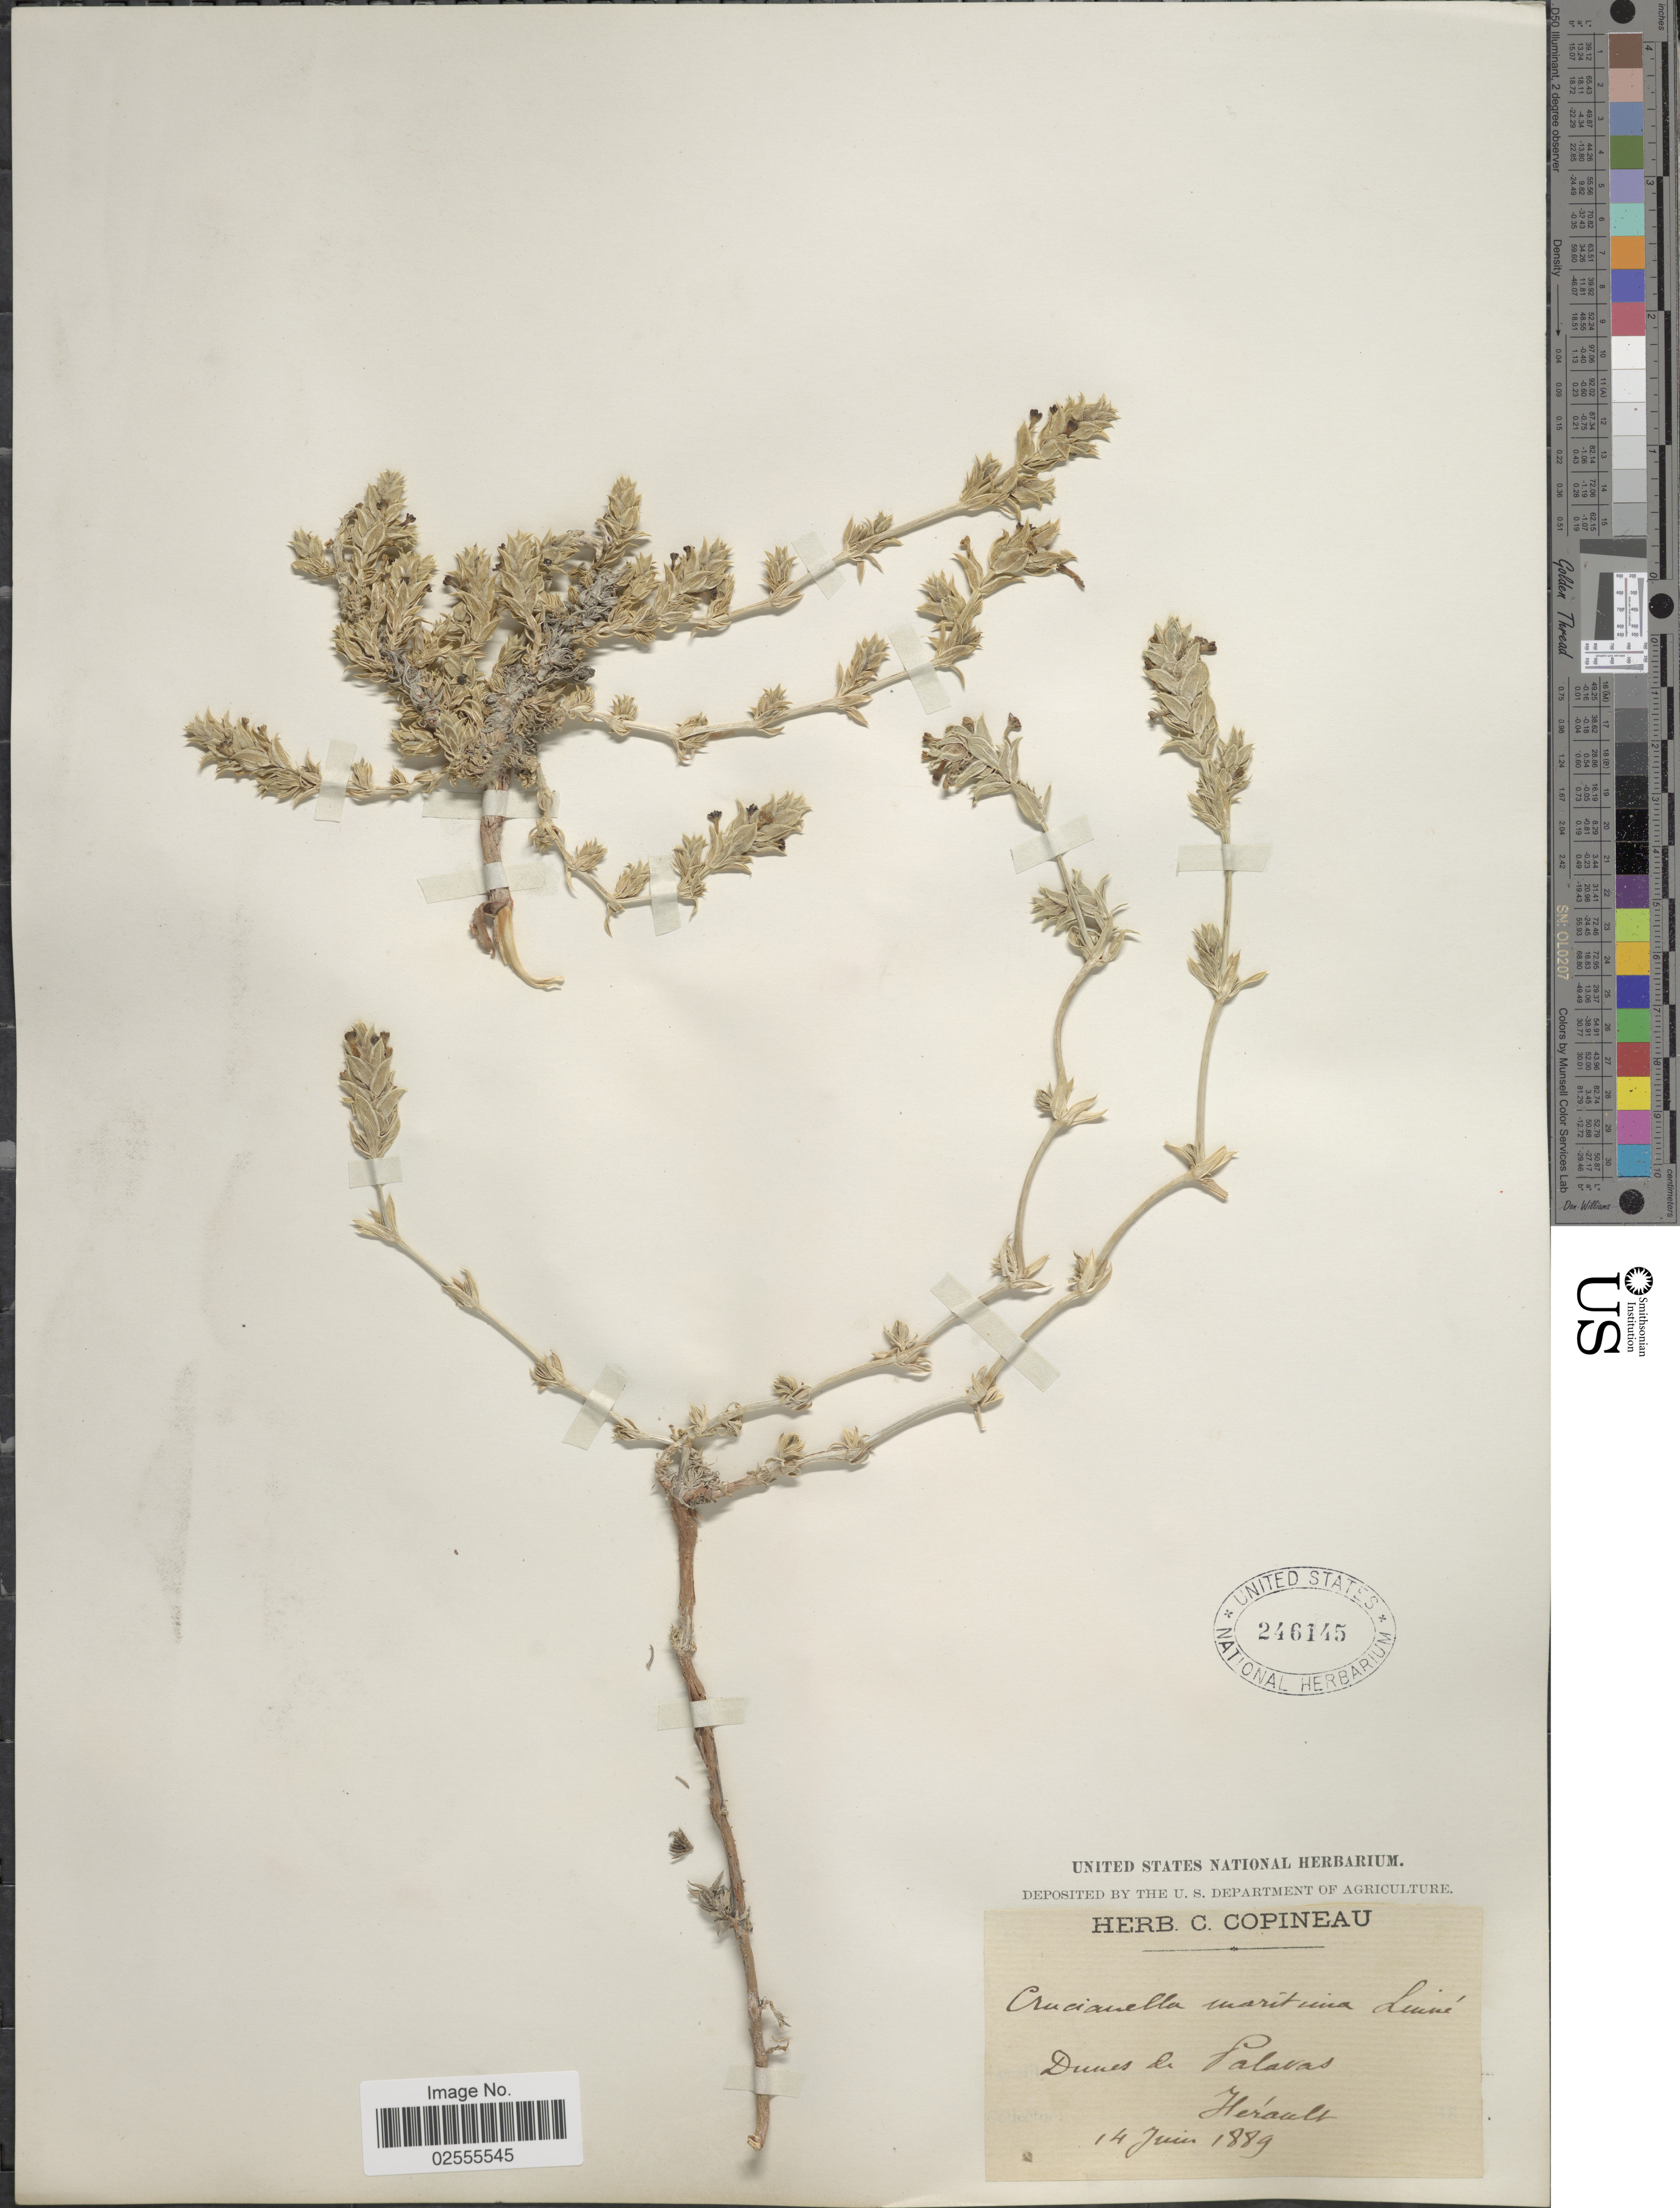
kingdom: Plantae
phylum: Tracheophyta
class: Magnoliopsida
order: Gentianales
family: Rubiaceae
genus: Crucianella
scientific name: Crucianella maritima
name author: L.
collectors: ex herb. C. Copineau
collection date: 1889-06-14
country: France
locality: Dunes de Palavas, Herault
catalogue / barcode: US 246145